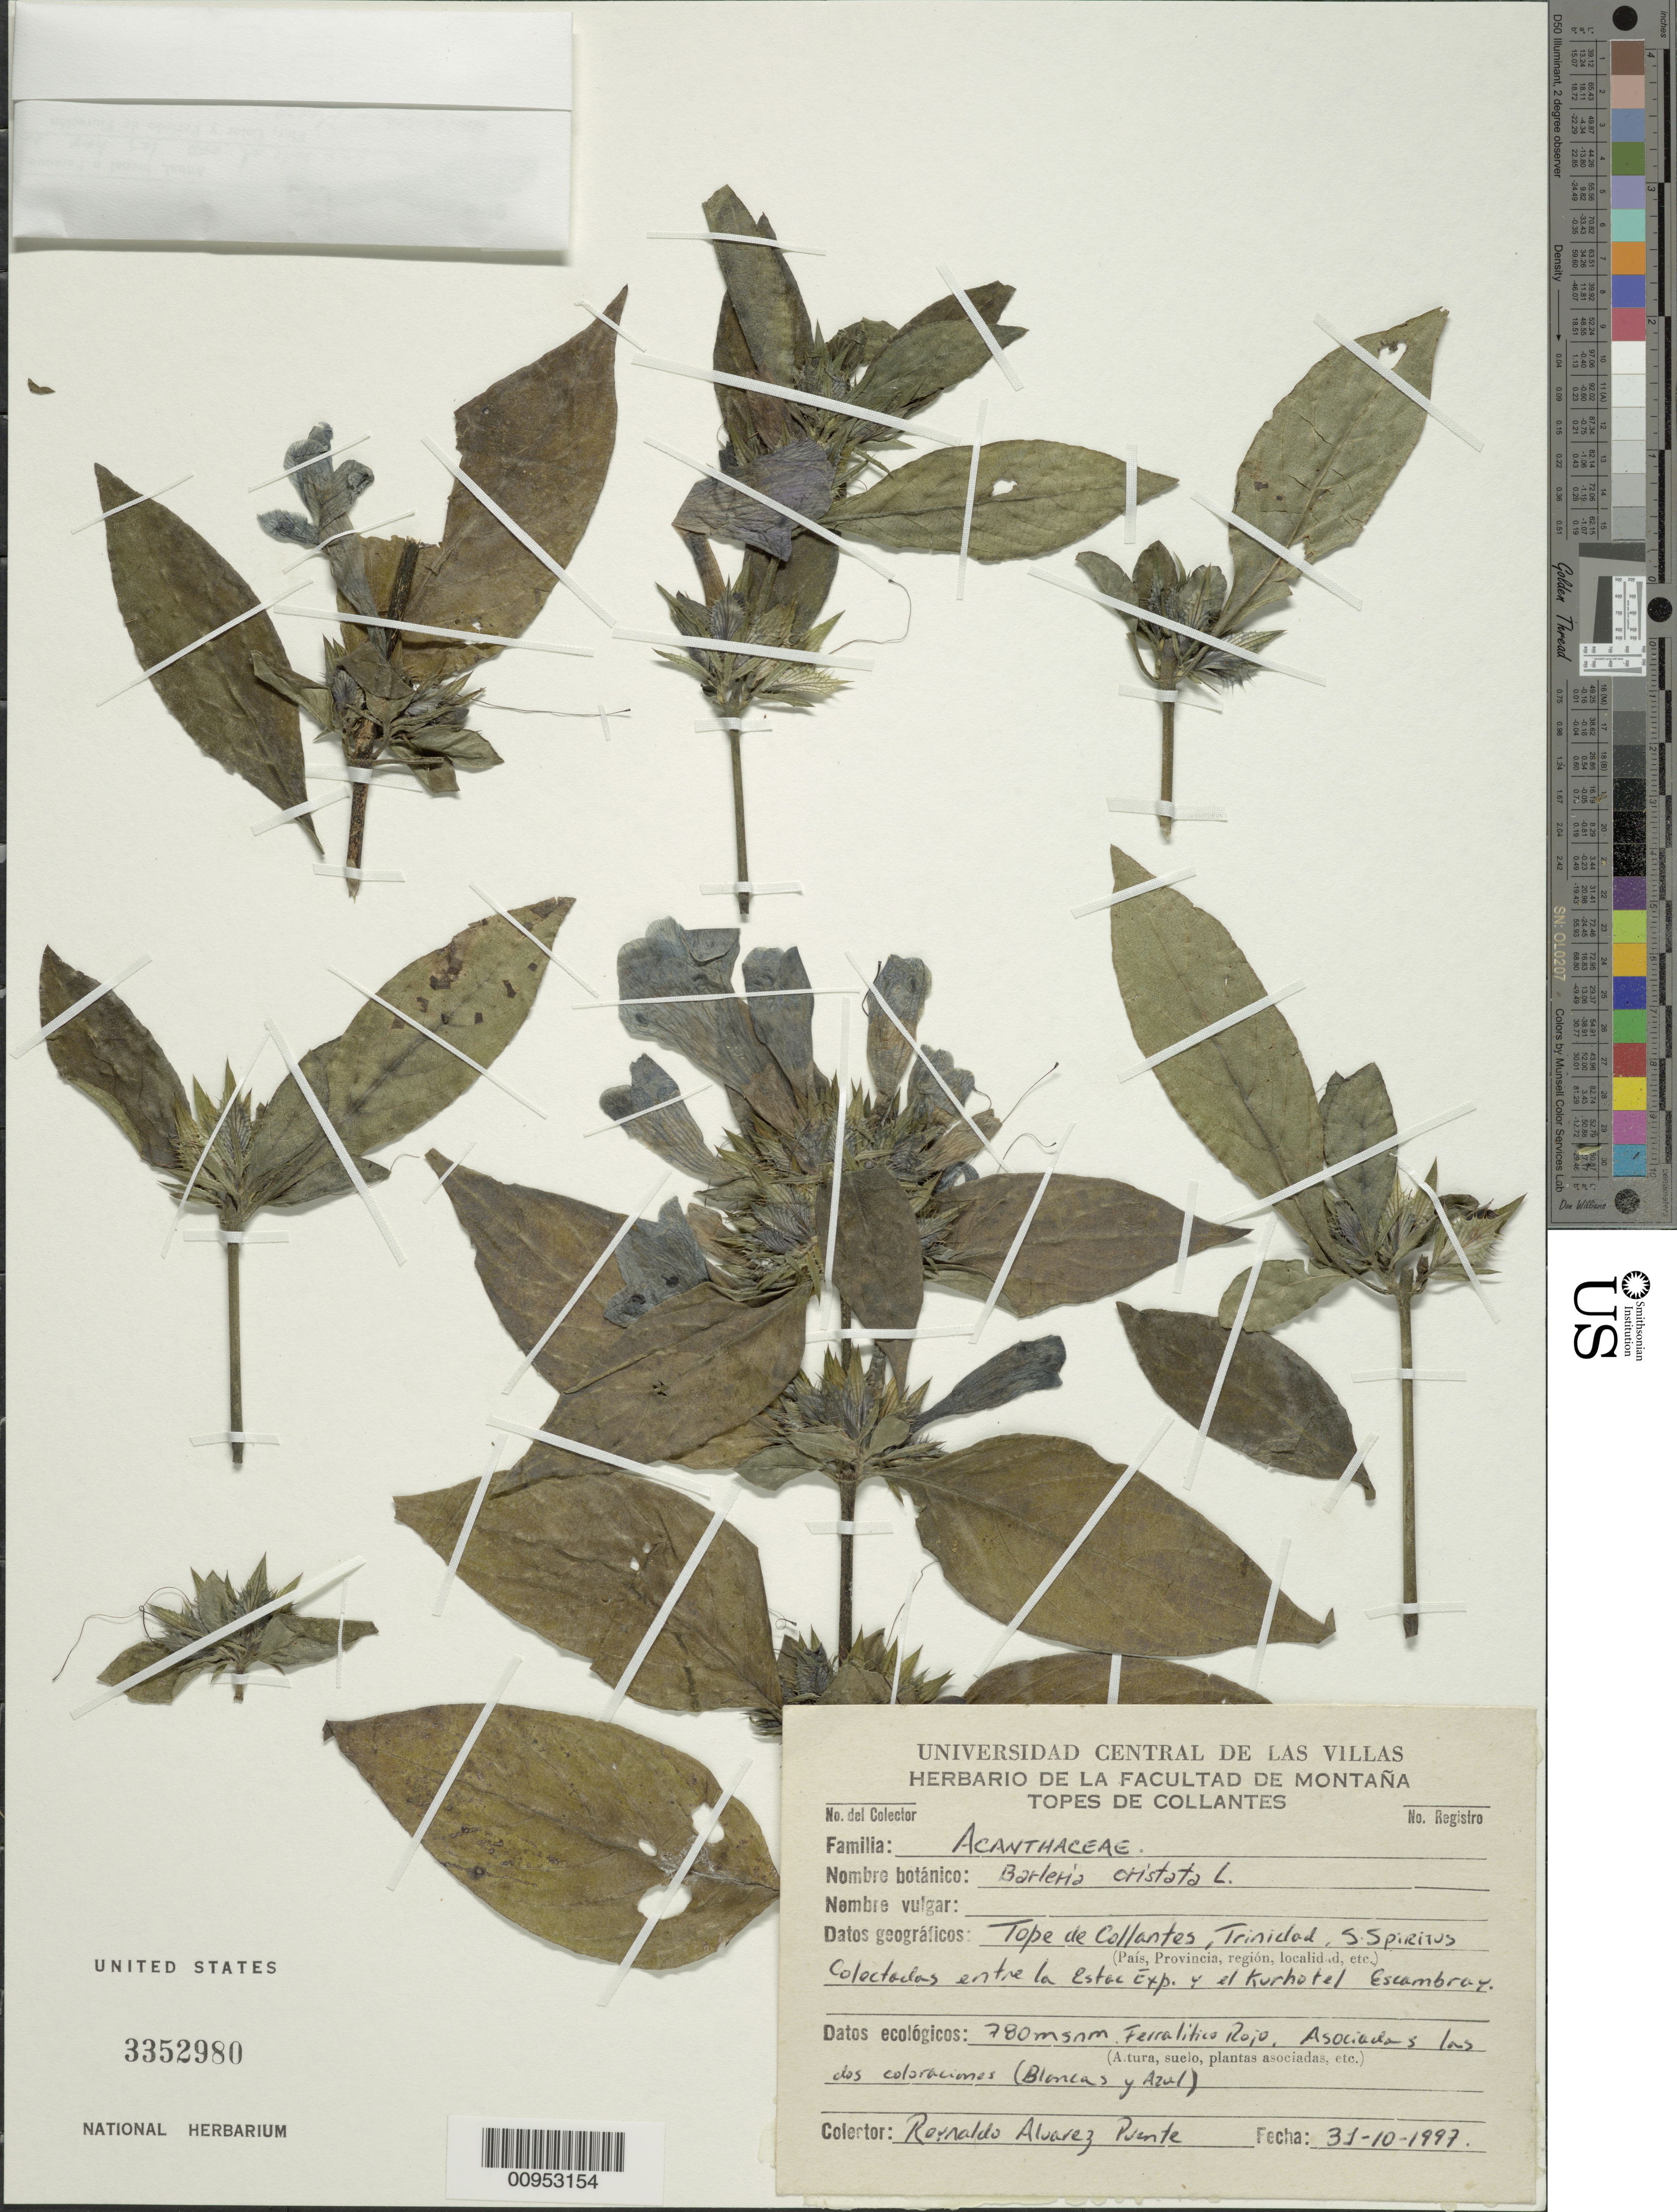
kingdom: Plantae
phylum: Tracheophyta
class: Magnoliopsida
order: Lamiales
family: Acanthaceae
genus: Barleria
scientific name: Barleria cristata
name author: L.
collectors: A. Puente-Reinhardt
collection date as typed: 31 Oct 1997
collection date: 1997-10-31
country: Cuba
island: Cuba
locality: Tope de Collantes, Trinidad, S Spiritus, entre la Estac Exp Y el Kurhotel Escambray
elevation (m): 780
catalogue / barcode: US 3352980